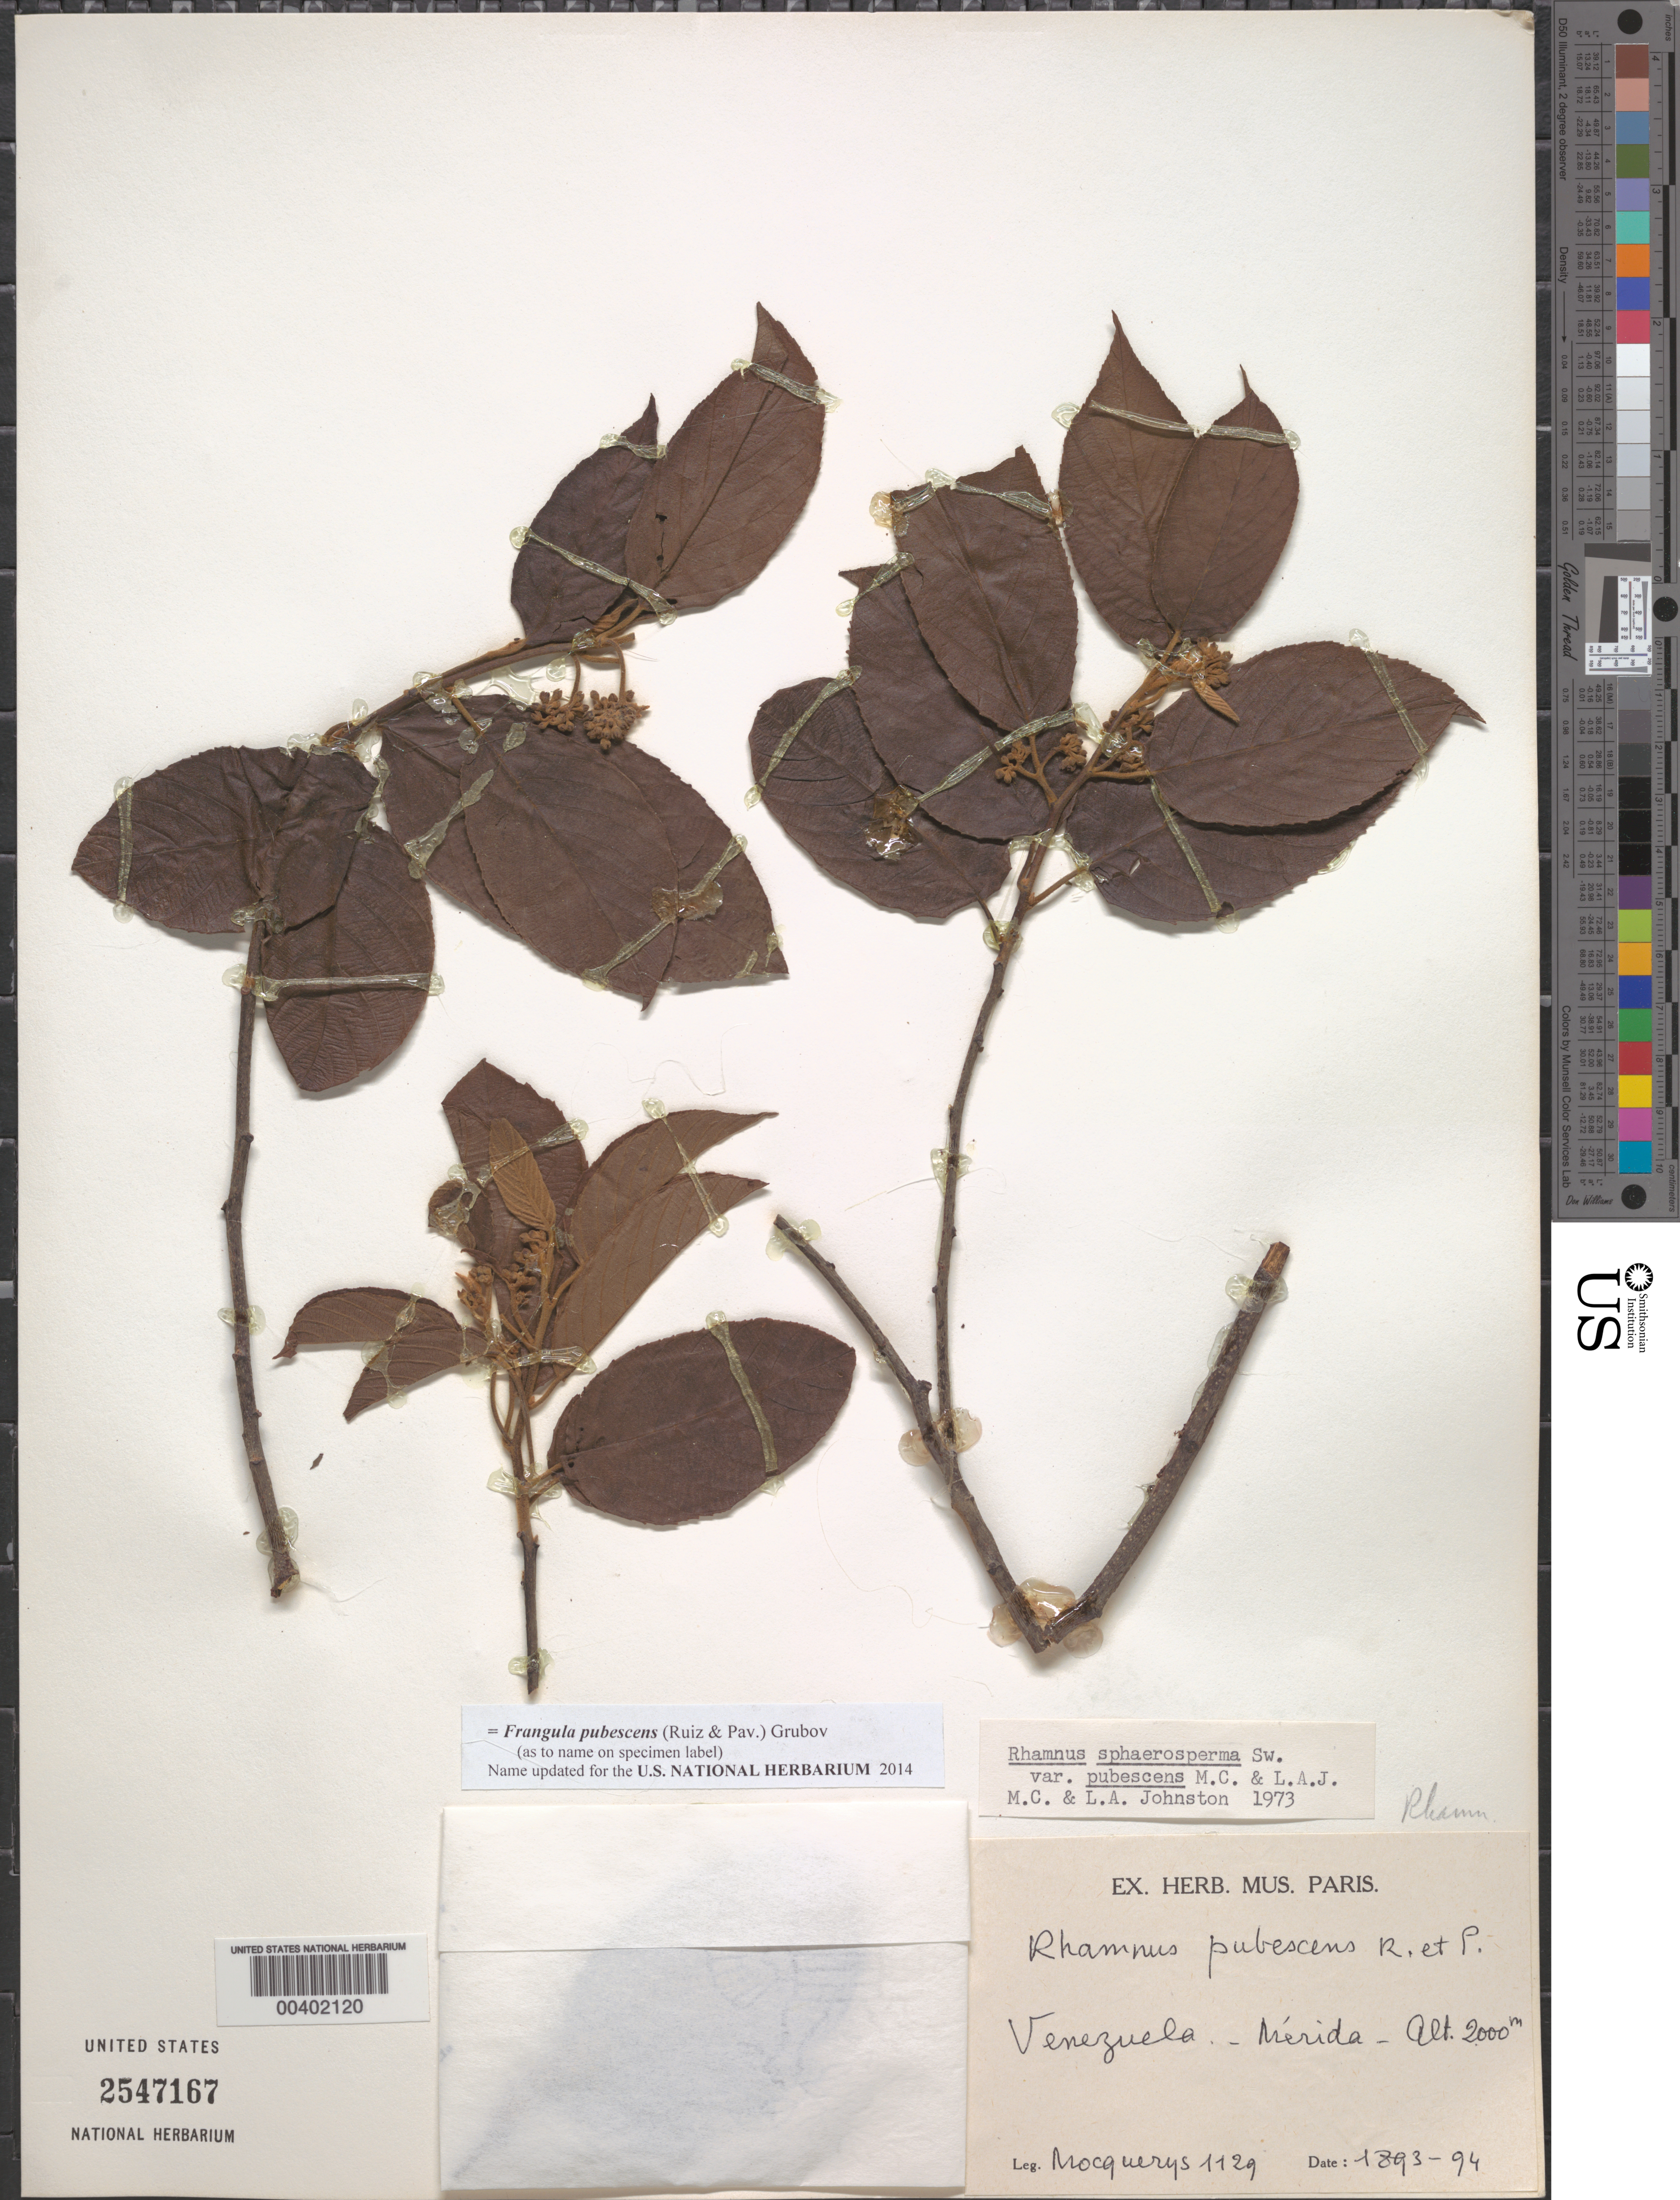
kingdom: Plantae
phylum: Tracheophyta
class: Magnoliopsida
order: Rosales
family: Rhamnaceae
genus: Rhamnus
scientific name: Rhamnus sphaerosperma var. pubescens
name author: (Reissek) M.C. Johnst.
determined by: Johnston, M. C.; Johnston, L. A.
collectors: A. Mocquerys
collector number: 1129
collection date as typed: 1893 to -- --- 1894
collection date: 1893/1894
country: Venezuela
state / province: Mérida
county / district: Libertador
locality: Mérida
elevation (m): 2000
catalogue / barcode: US 2547167